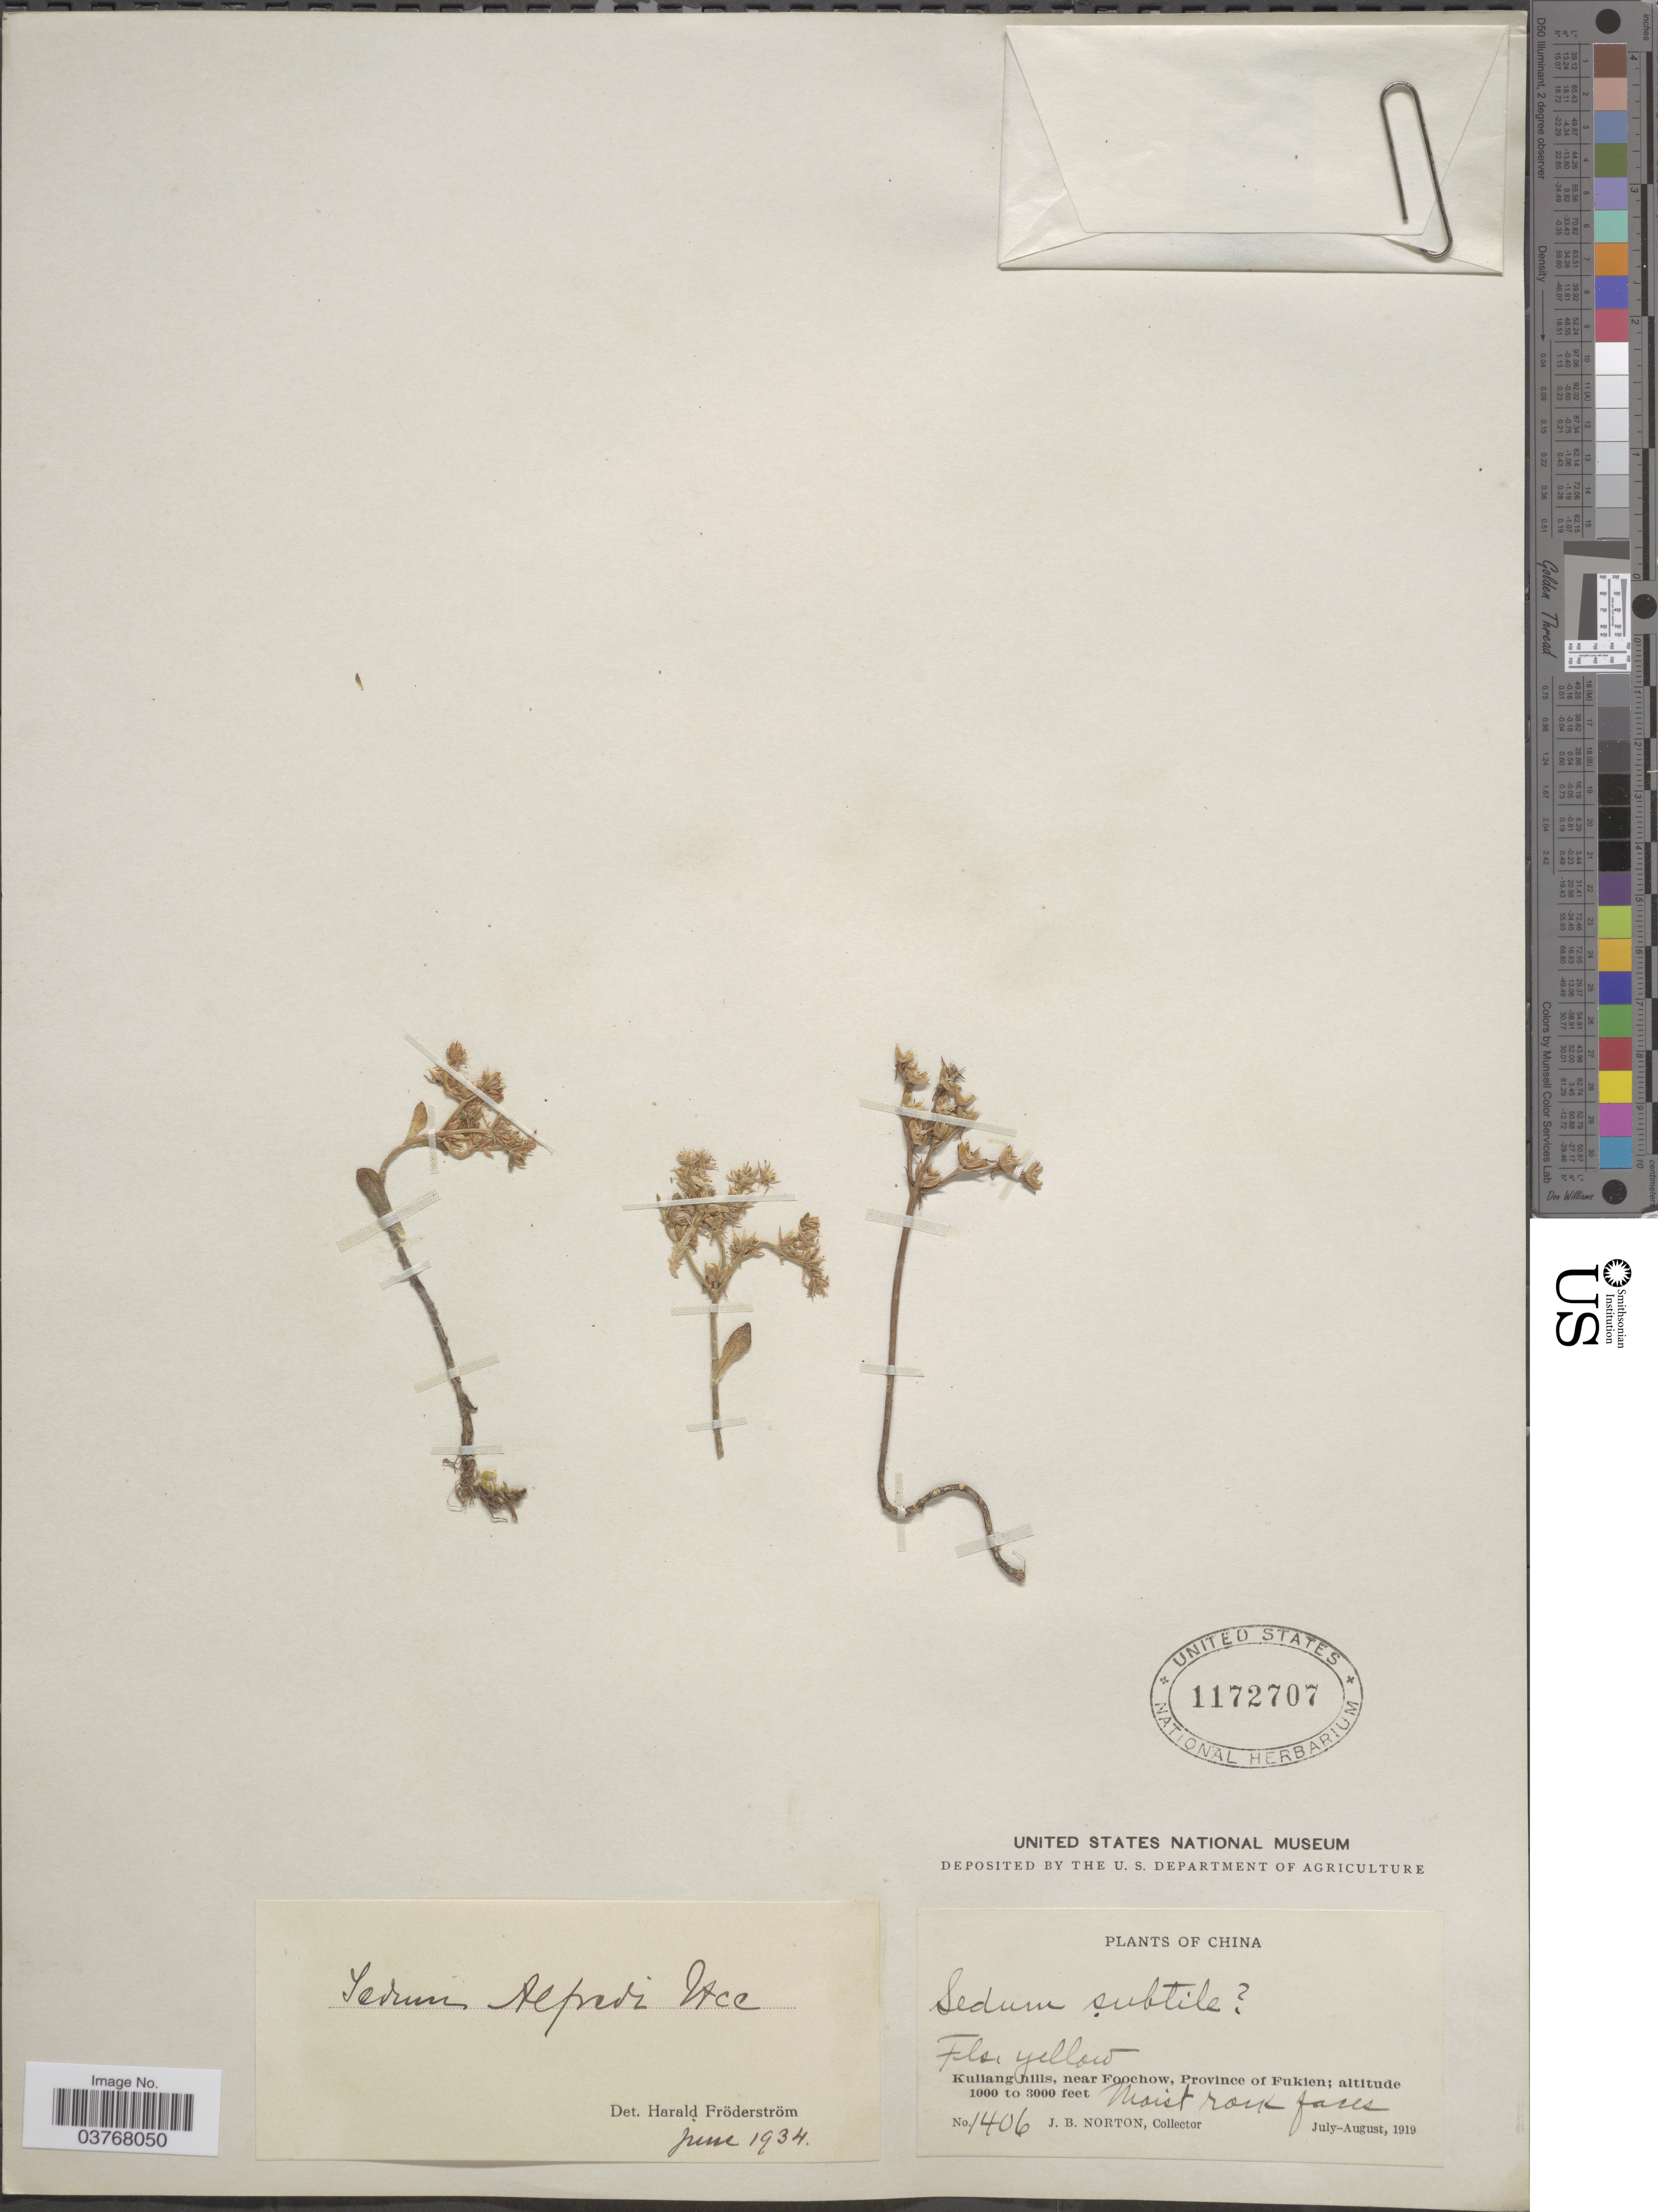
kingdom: Plantae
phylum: Tracheophyta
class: Magnoliopsida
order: Saxifragales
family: Crassulaceae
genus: Sedum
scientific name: Sedum alfredi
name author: Hance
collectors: J. B. Norton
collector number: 1406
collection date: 1919-07/1919-08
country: China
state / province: Fujian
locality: Kuliang hills, near Foochow, Province of Fukien.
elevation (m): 305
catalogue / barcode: US 1172707